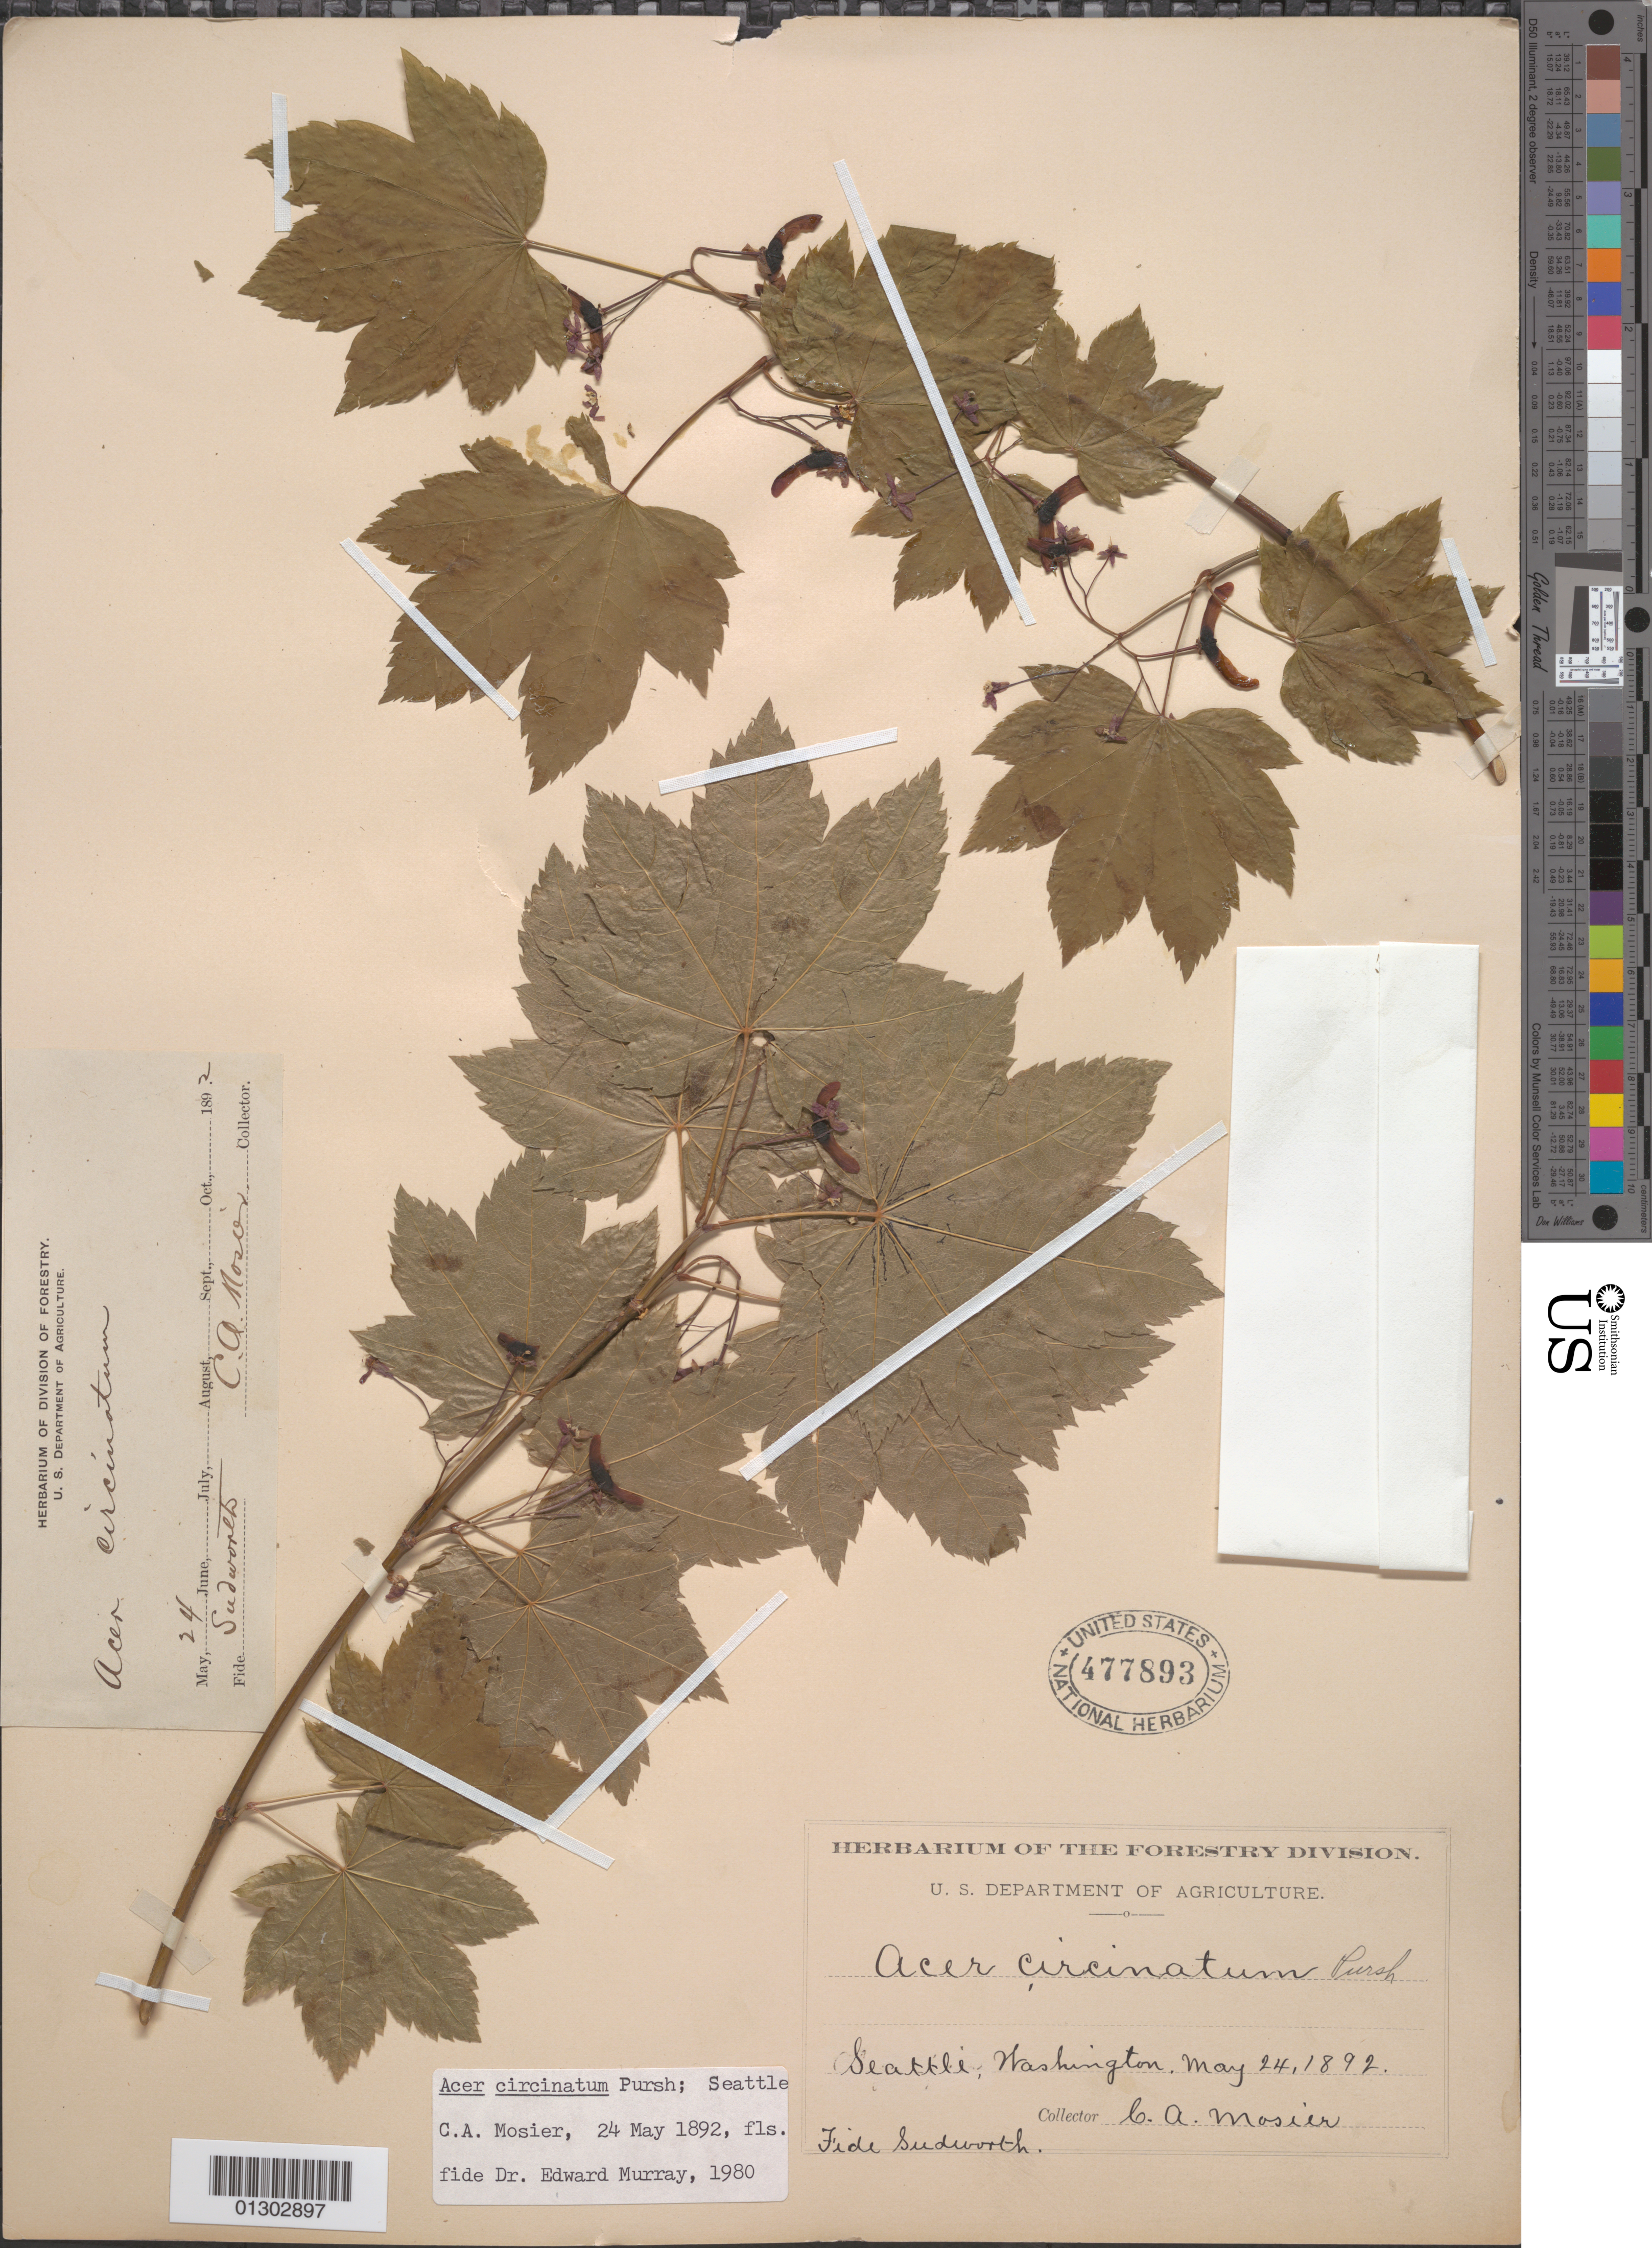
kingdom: Plantae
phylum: Tracheophyta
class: Magnoliopsida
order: Sapindales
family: Sapindaceae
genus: Acer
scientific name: Acer circinatum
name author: Pursh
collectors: C. A. Mosier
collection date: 1892-05-24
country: United States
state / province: Washington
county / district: King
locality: Seattle.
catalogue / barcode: US 477893